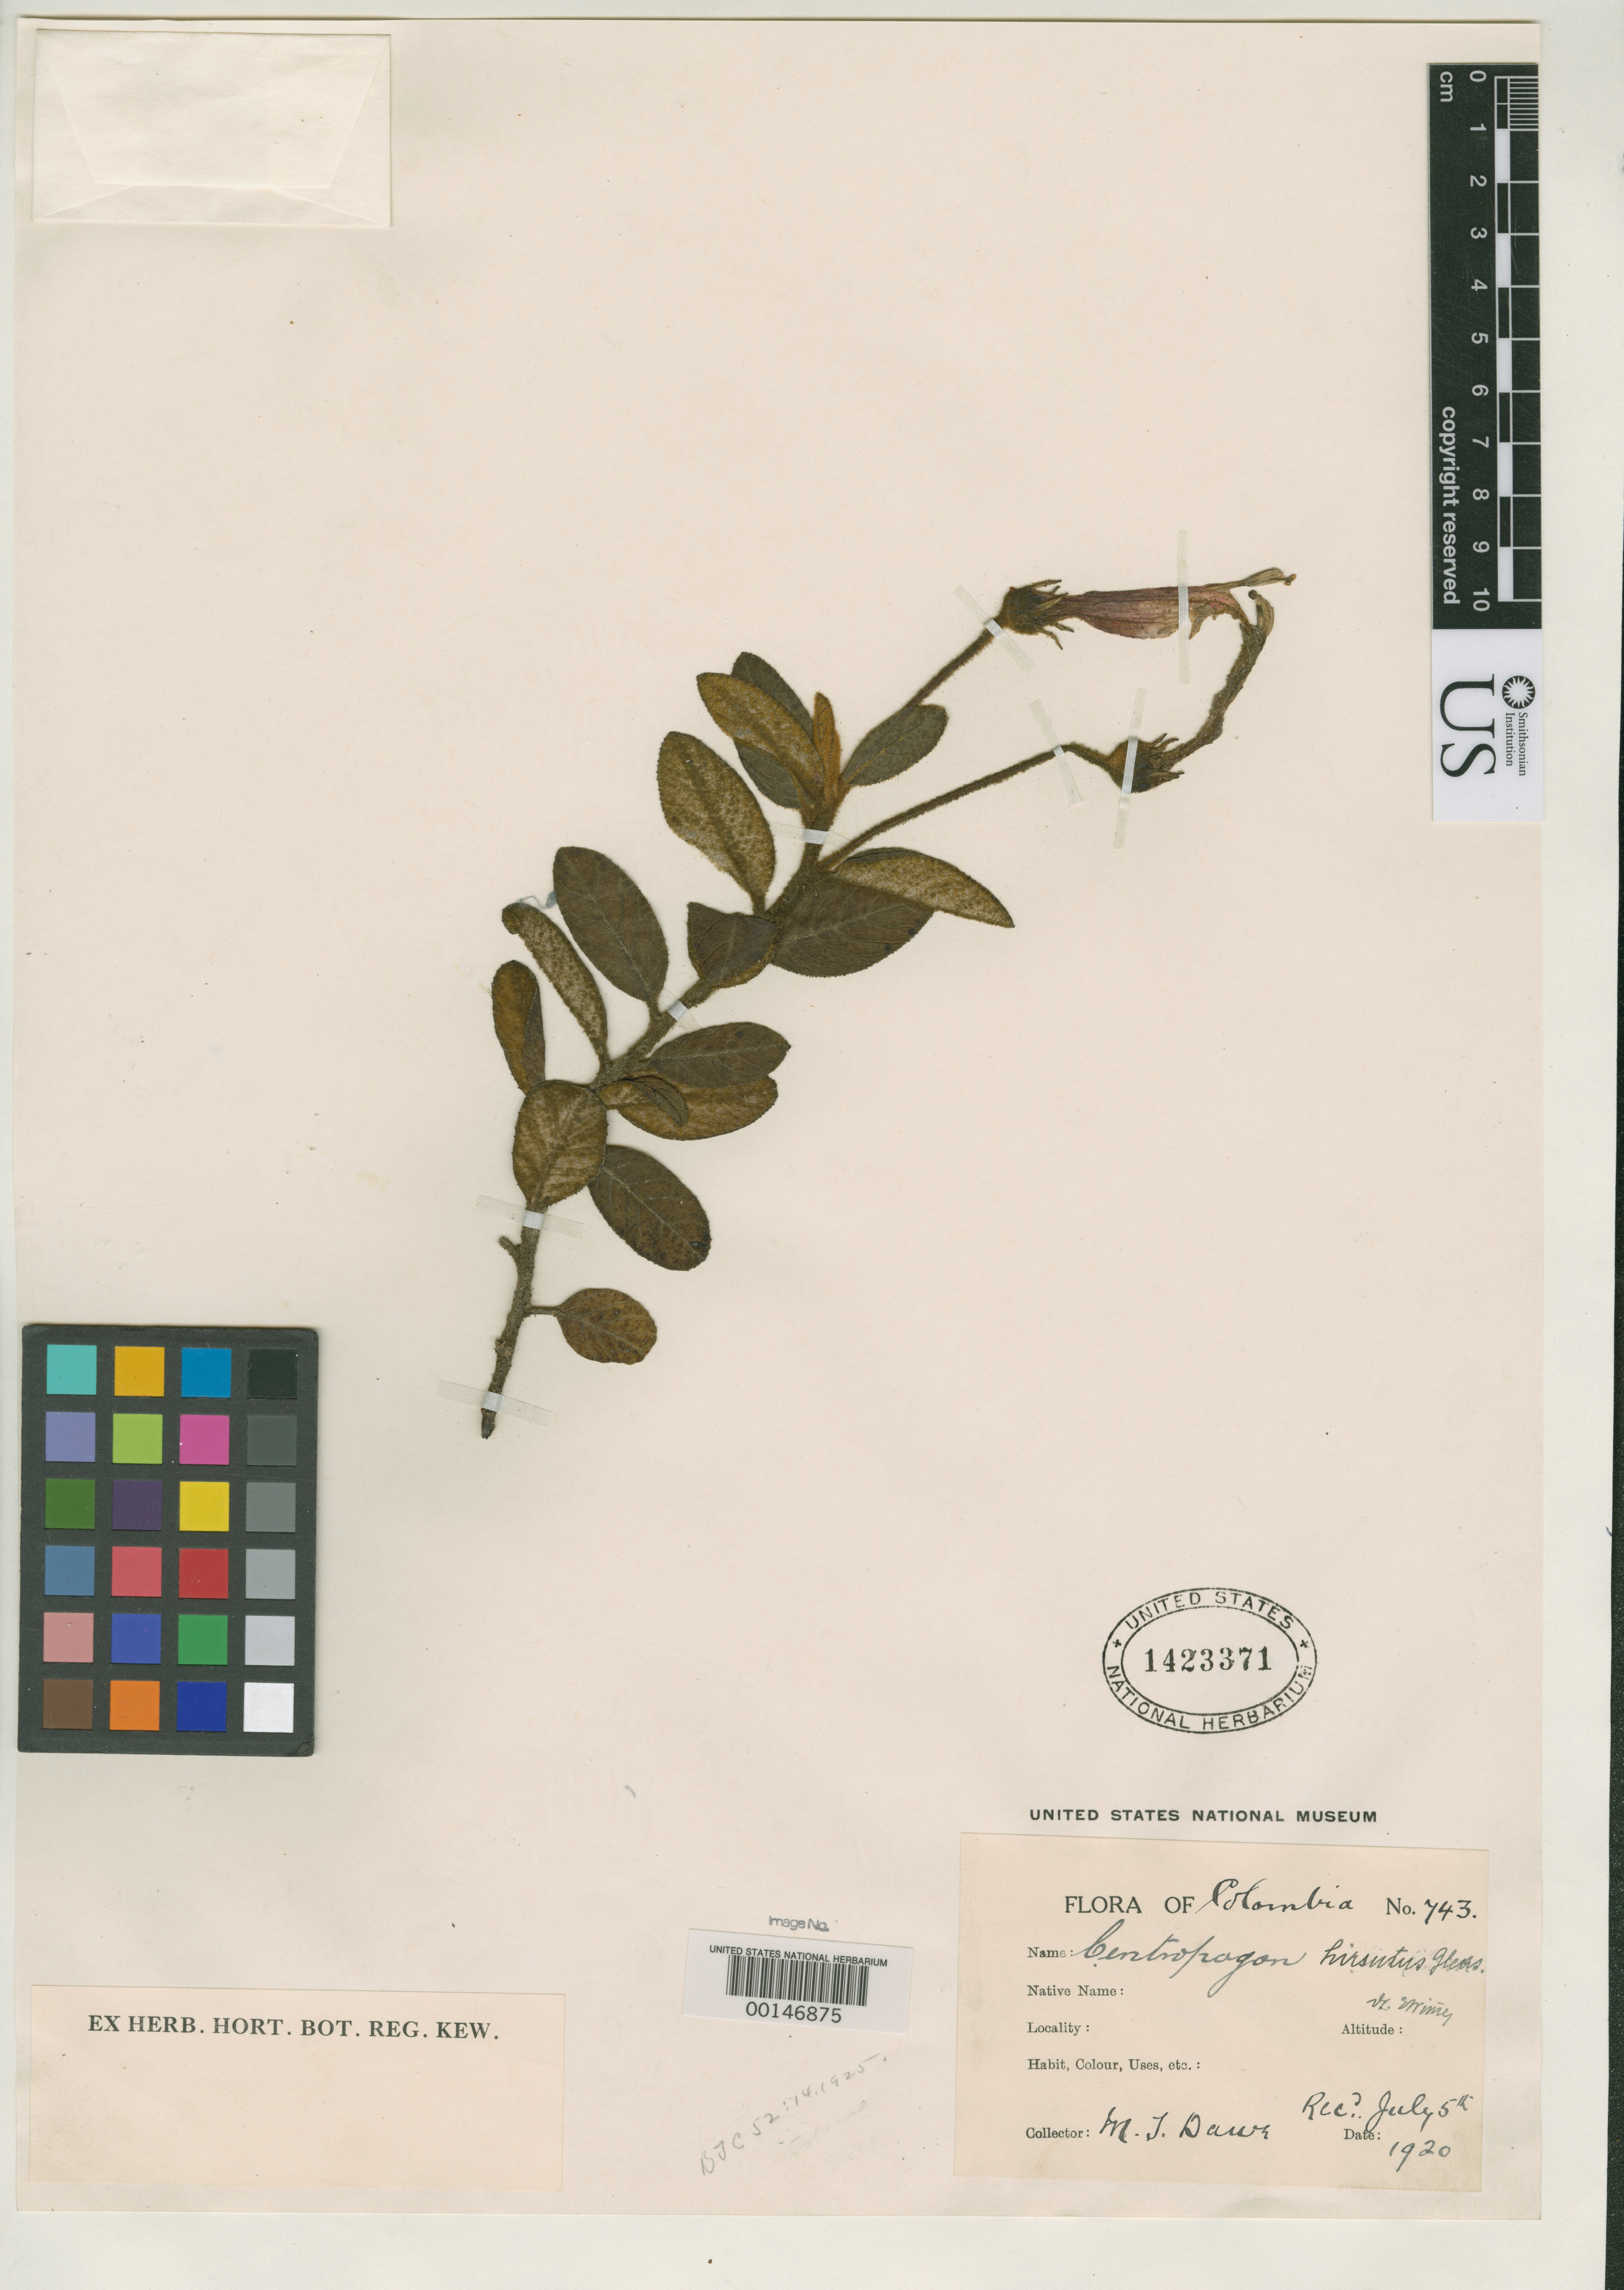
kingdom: Plantae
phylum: Tracheophyta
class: Magnoliopsida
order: Asterales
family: Campanulaceae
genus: Centropogon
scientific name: Centropogon hirsutus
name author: Gleason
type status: Type Collection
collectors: M. T. Dawe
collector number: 743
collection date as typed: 1918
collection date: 1918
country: Colombia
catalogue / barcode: US 1423371